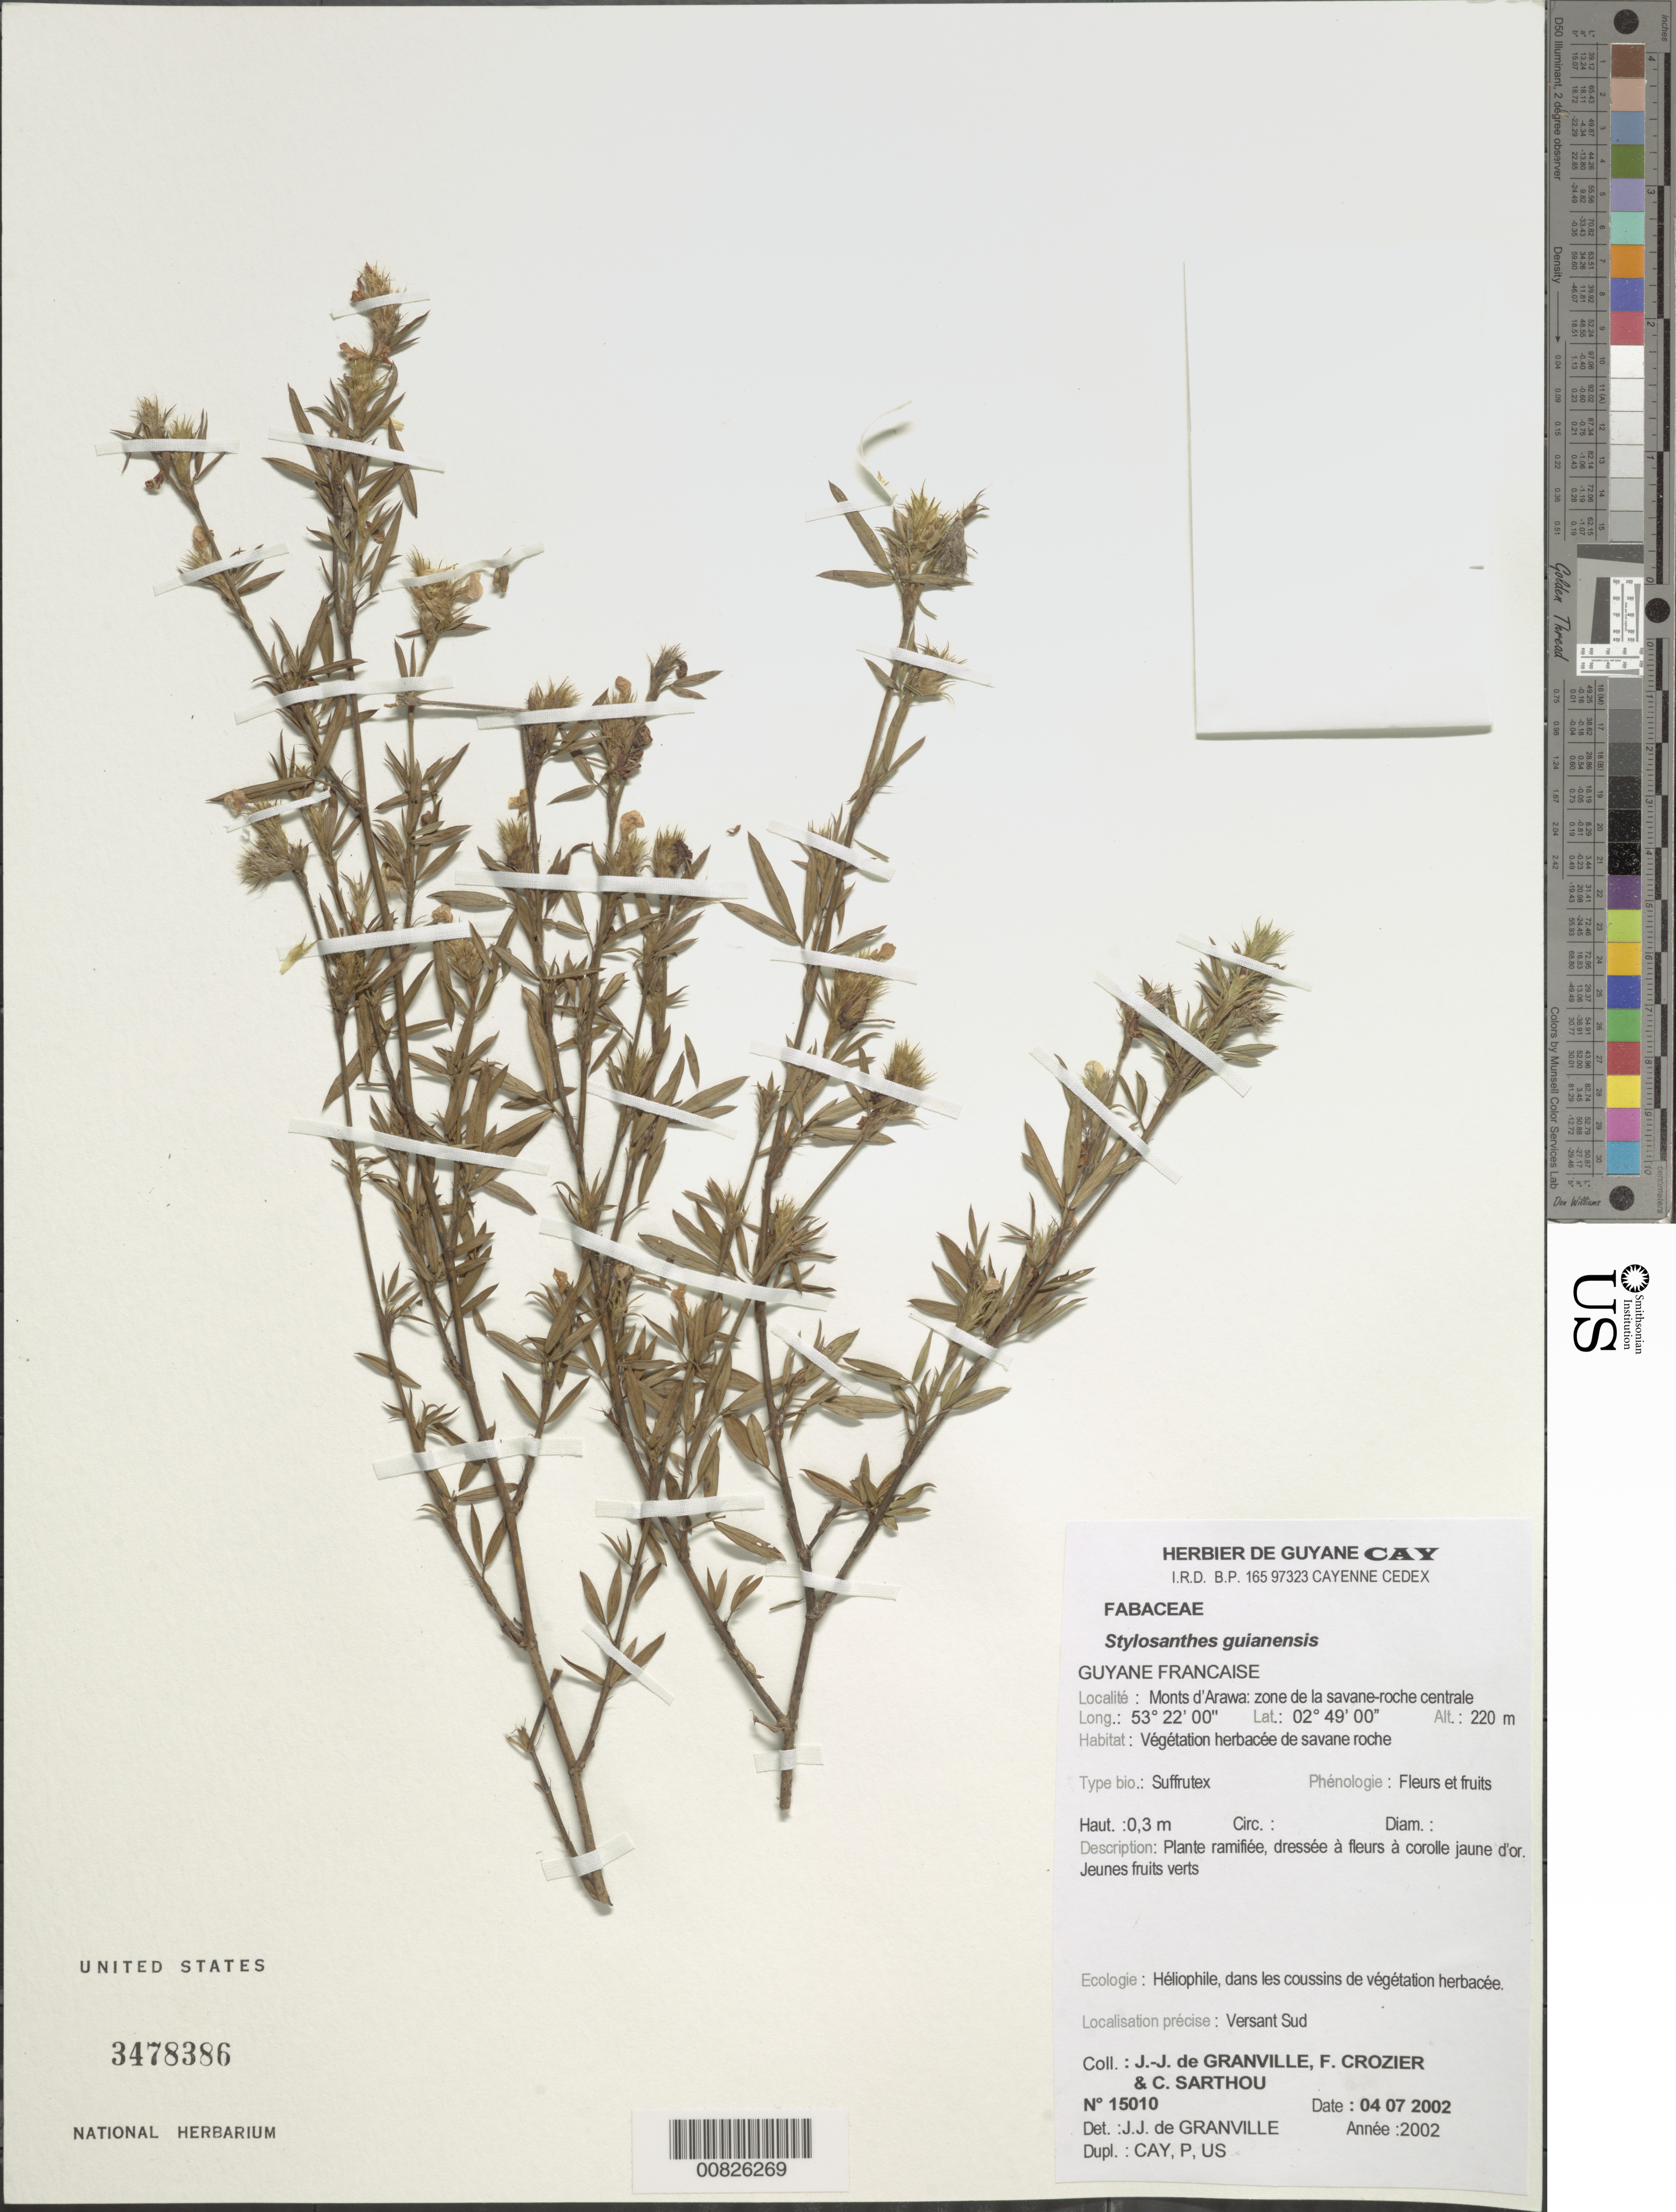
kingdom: Plantae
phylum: Tracheophyta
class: Magnoliopsida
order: Fabales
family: Fabaceae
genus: Stylosanthes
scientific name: Stylosanthes guianensis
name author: (Aubl.) Sw.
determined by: Granville, J. J. de, (CAY), Institut de Recherche pour le Developpement (IRD) (FRENCH GUIANA)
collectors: J.-J. de Granville, F. Crozier & C. Sarthou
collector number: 15010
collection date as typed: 4-Jul-02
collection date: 2002-07-04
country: French Guiana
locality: Monts d'Arawa, zone de la savane-roche centrale, versant sud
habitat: Vegetation herbacée de savane roche; heliophile, dans les coussins de vegetation herbacée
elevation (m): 220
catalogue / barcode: US 3478386